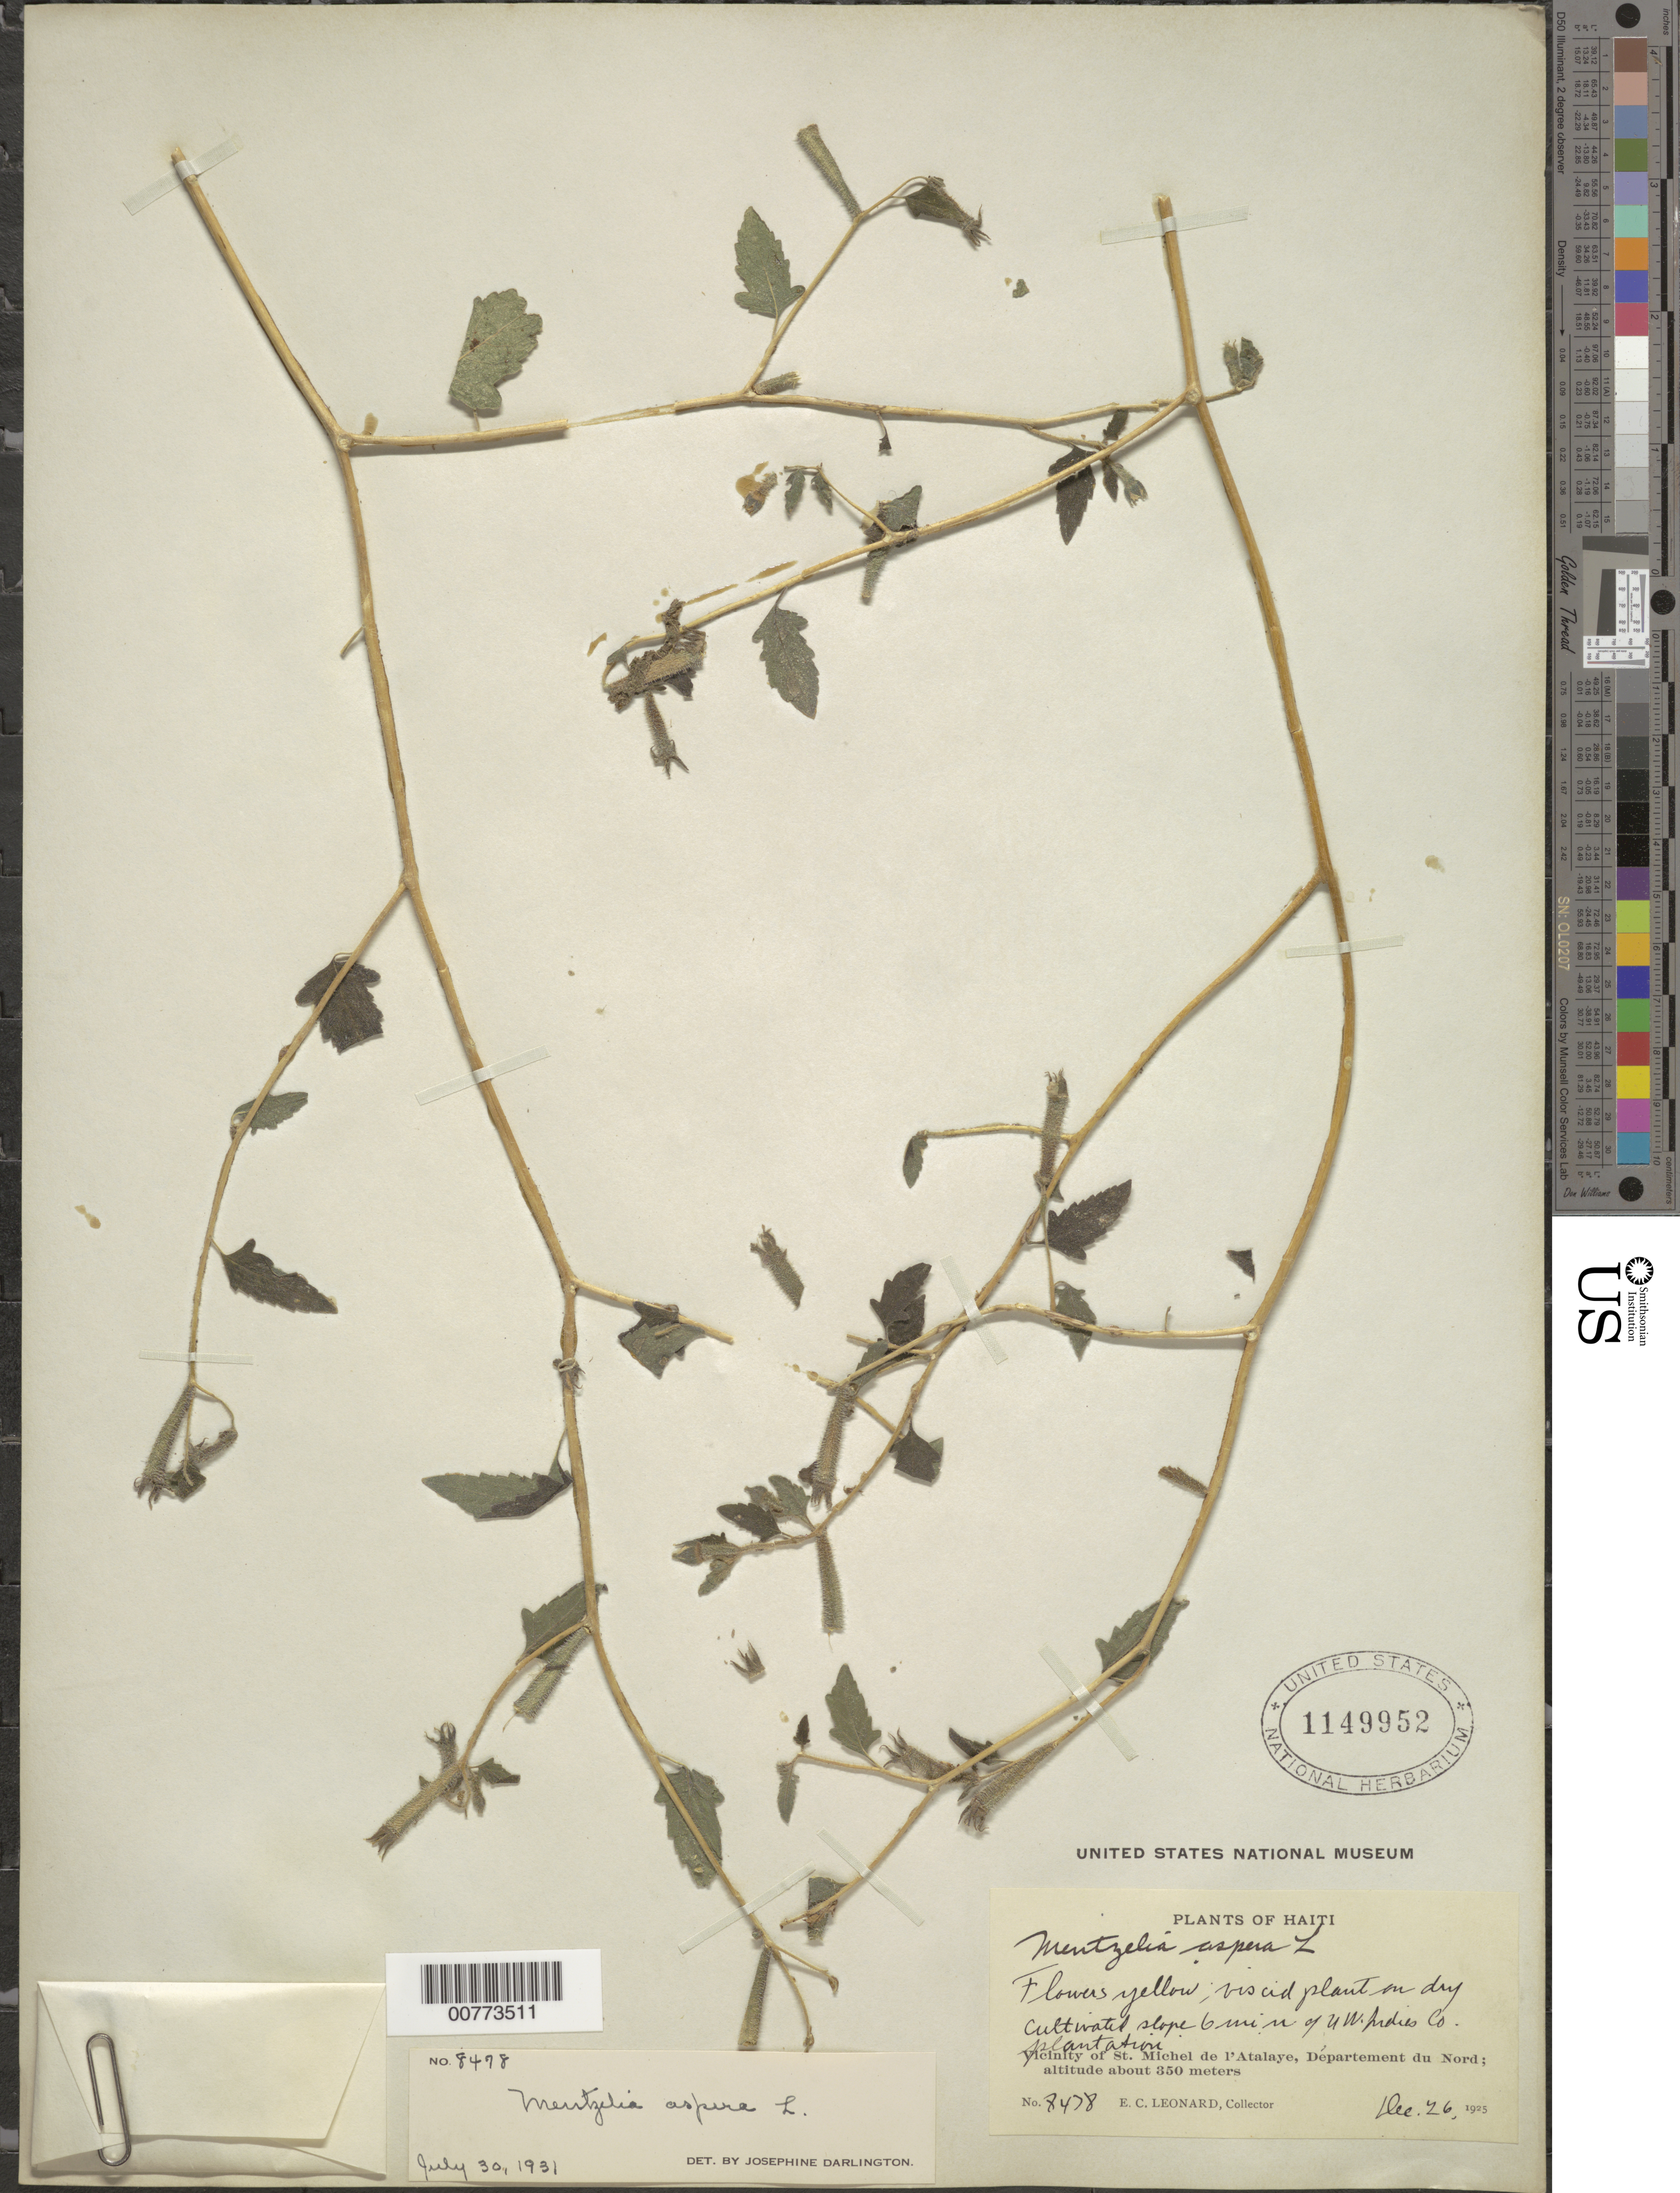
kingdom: Plantae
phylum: Tracheophyta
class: Magnoliopsida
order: Cornales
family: Loasaceae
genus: Mentzelia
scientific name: Mentzelia aspera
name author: L.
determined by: Darlington, J.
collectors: E. C. Leonard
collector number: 8478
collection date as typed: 26 Dec 1925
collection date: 1925-12-26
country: Haiti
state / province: Nord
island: Hispaniola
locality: Vicinity of St. Michel de l'Atalaye, 6 minutes U.West Indies Co. Buildings.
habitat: Dry cultivated slope.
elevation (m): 350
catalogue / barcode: US 1149952